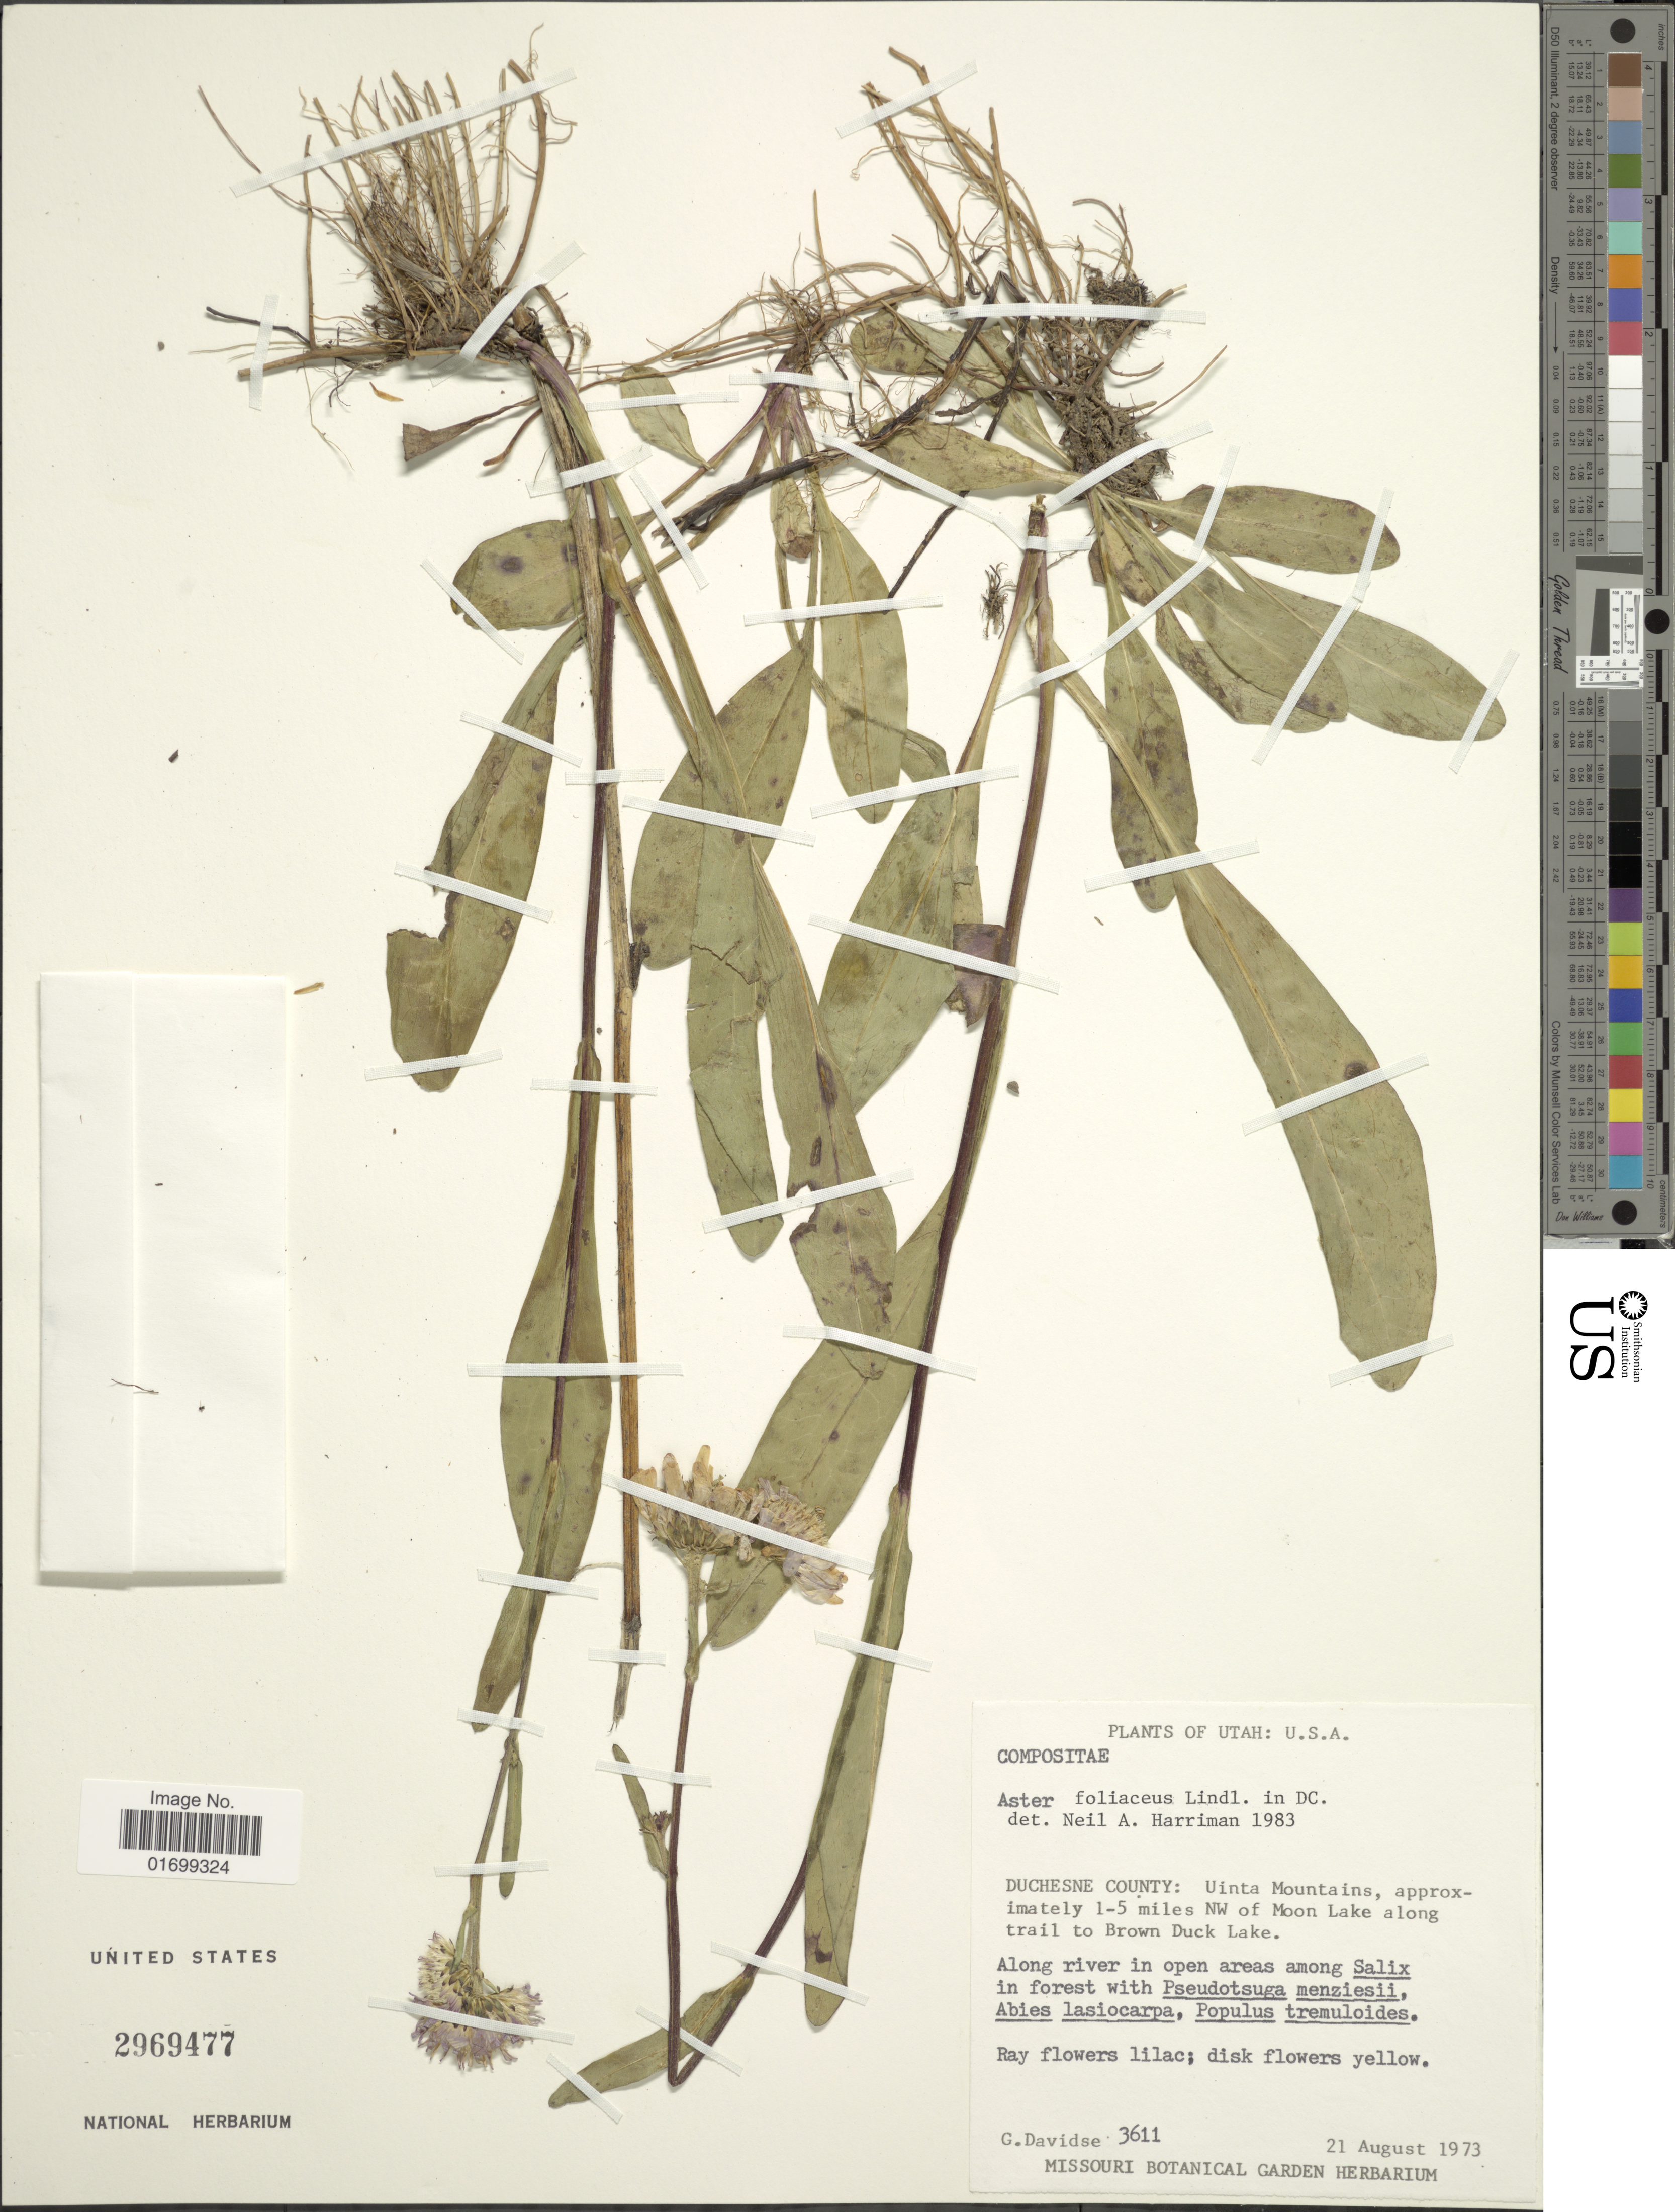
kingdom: Plantae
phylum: Tracheophyta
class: Magnoliopsida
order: Asterales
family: Asteraceae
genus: Symphyotrichum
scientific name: Symphyotrichum foliaceum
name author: (Lindl. ex DC.) G.L. Nesom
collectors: G. Davidse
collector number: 3611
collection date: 1973-08-21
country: United States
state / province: Utah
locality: Duchesne County: Uinta Mountains, approximately 1-5 miles NW of Moon Lake along trail to Brown Duck Lane, along river in open areas.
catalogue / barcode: US 2969477